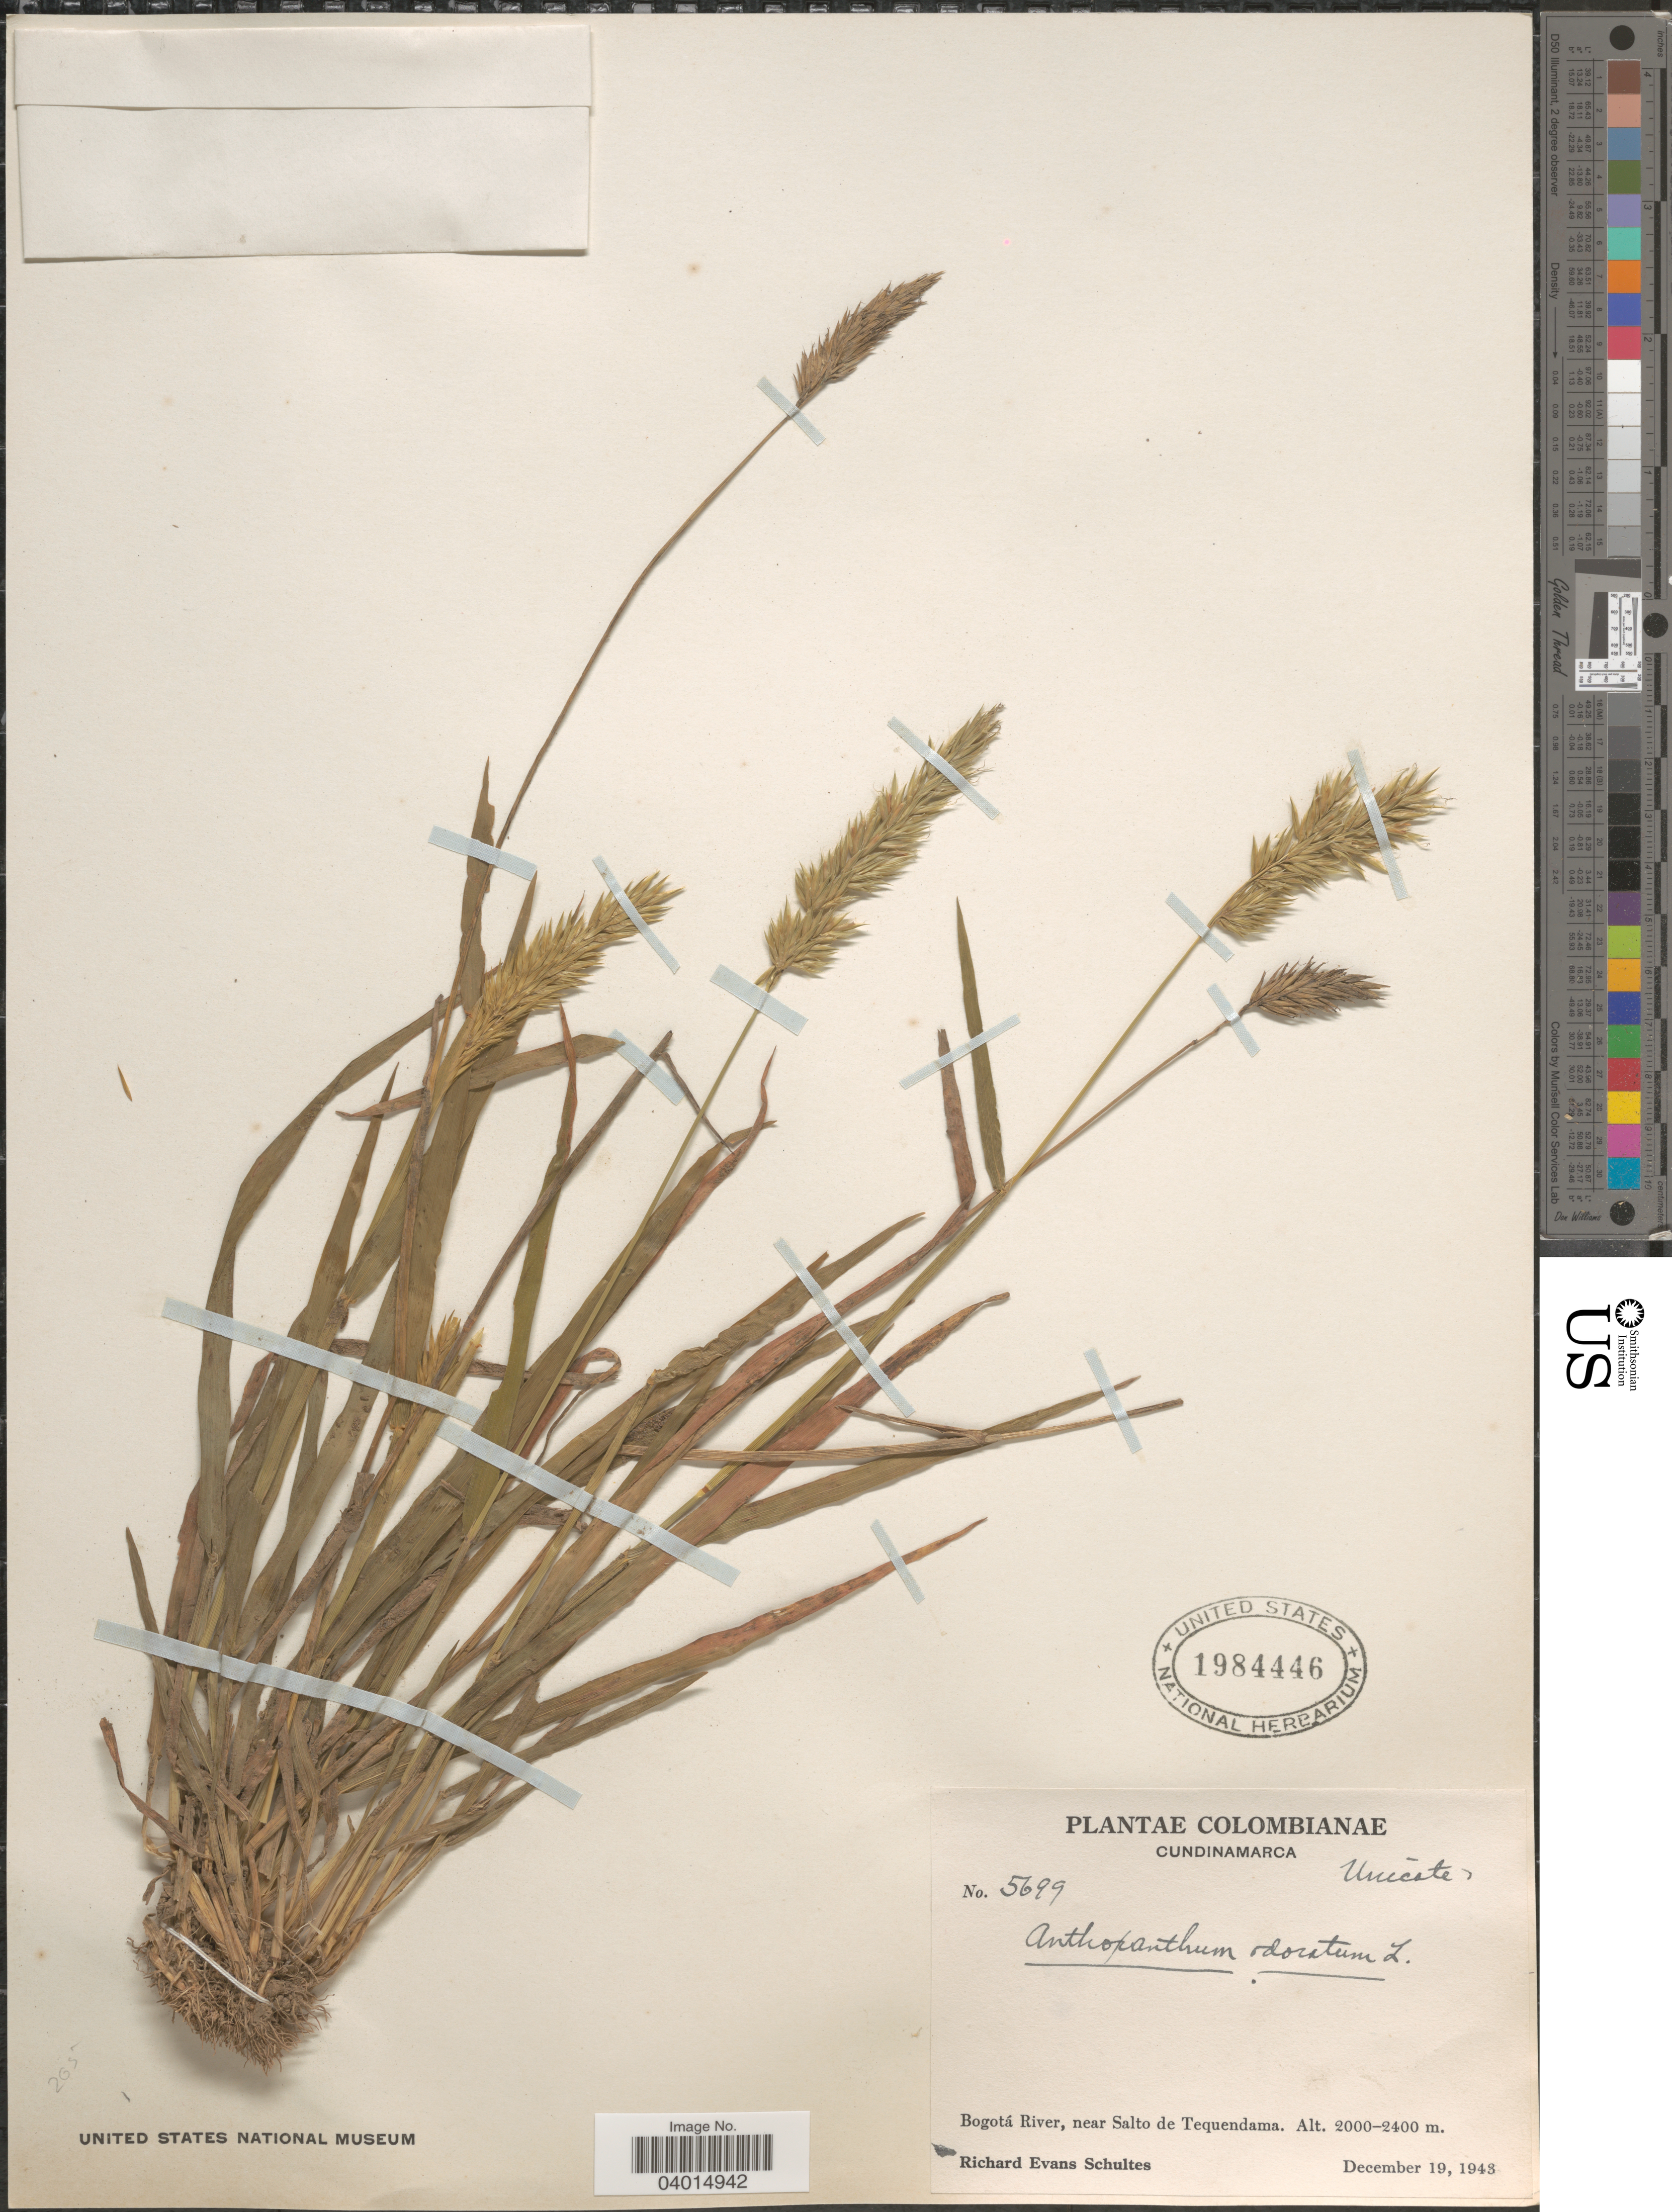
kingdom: Plantae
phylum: Tracheophyta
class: Liliopsida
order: Poales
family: Poaceae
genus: Anthoxanthum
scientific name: Anthoxanthum odoratum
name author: L.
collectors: R. E. Schultes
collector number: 5699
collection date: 1943-12-19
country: Colombia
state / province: Cundinamarca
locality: Bogotá River, near Salto de Tequendama.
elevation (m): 2000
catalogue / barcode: US 1984446